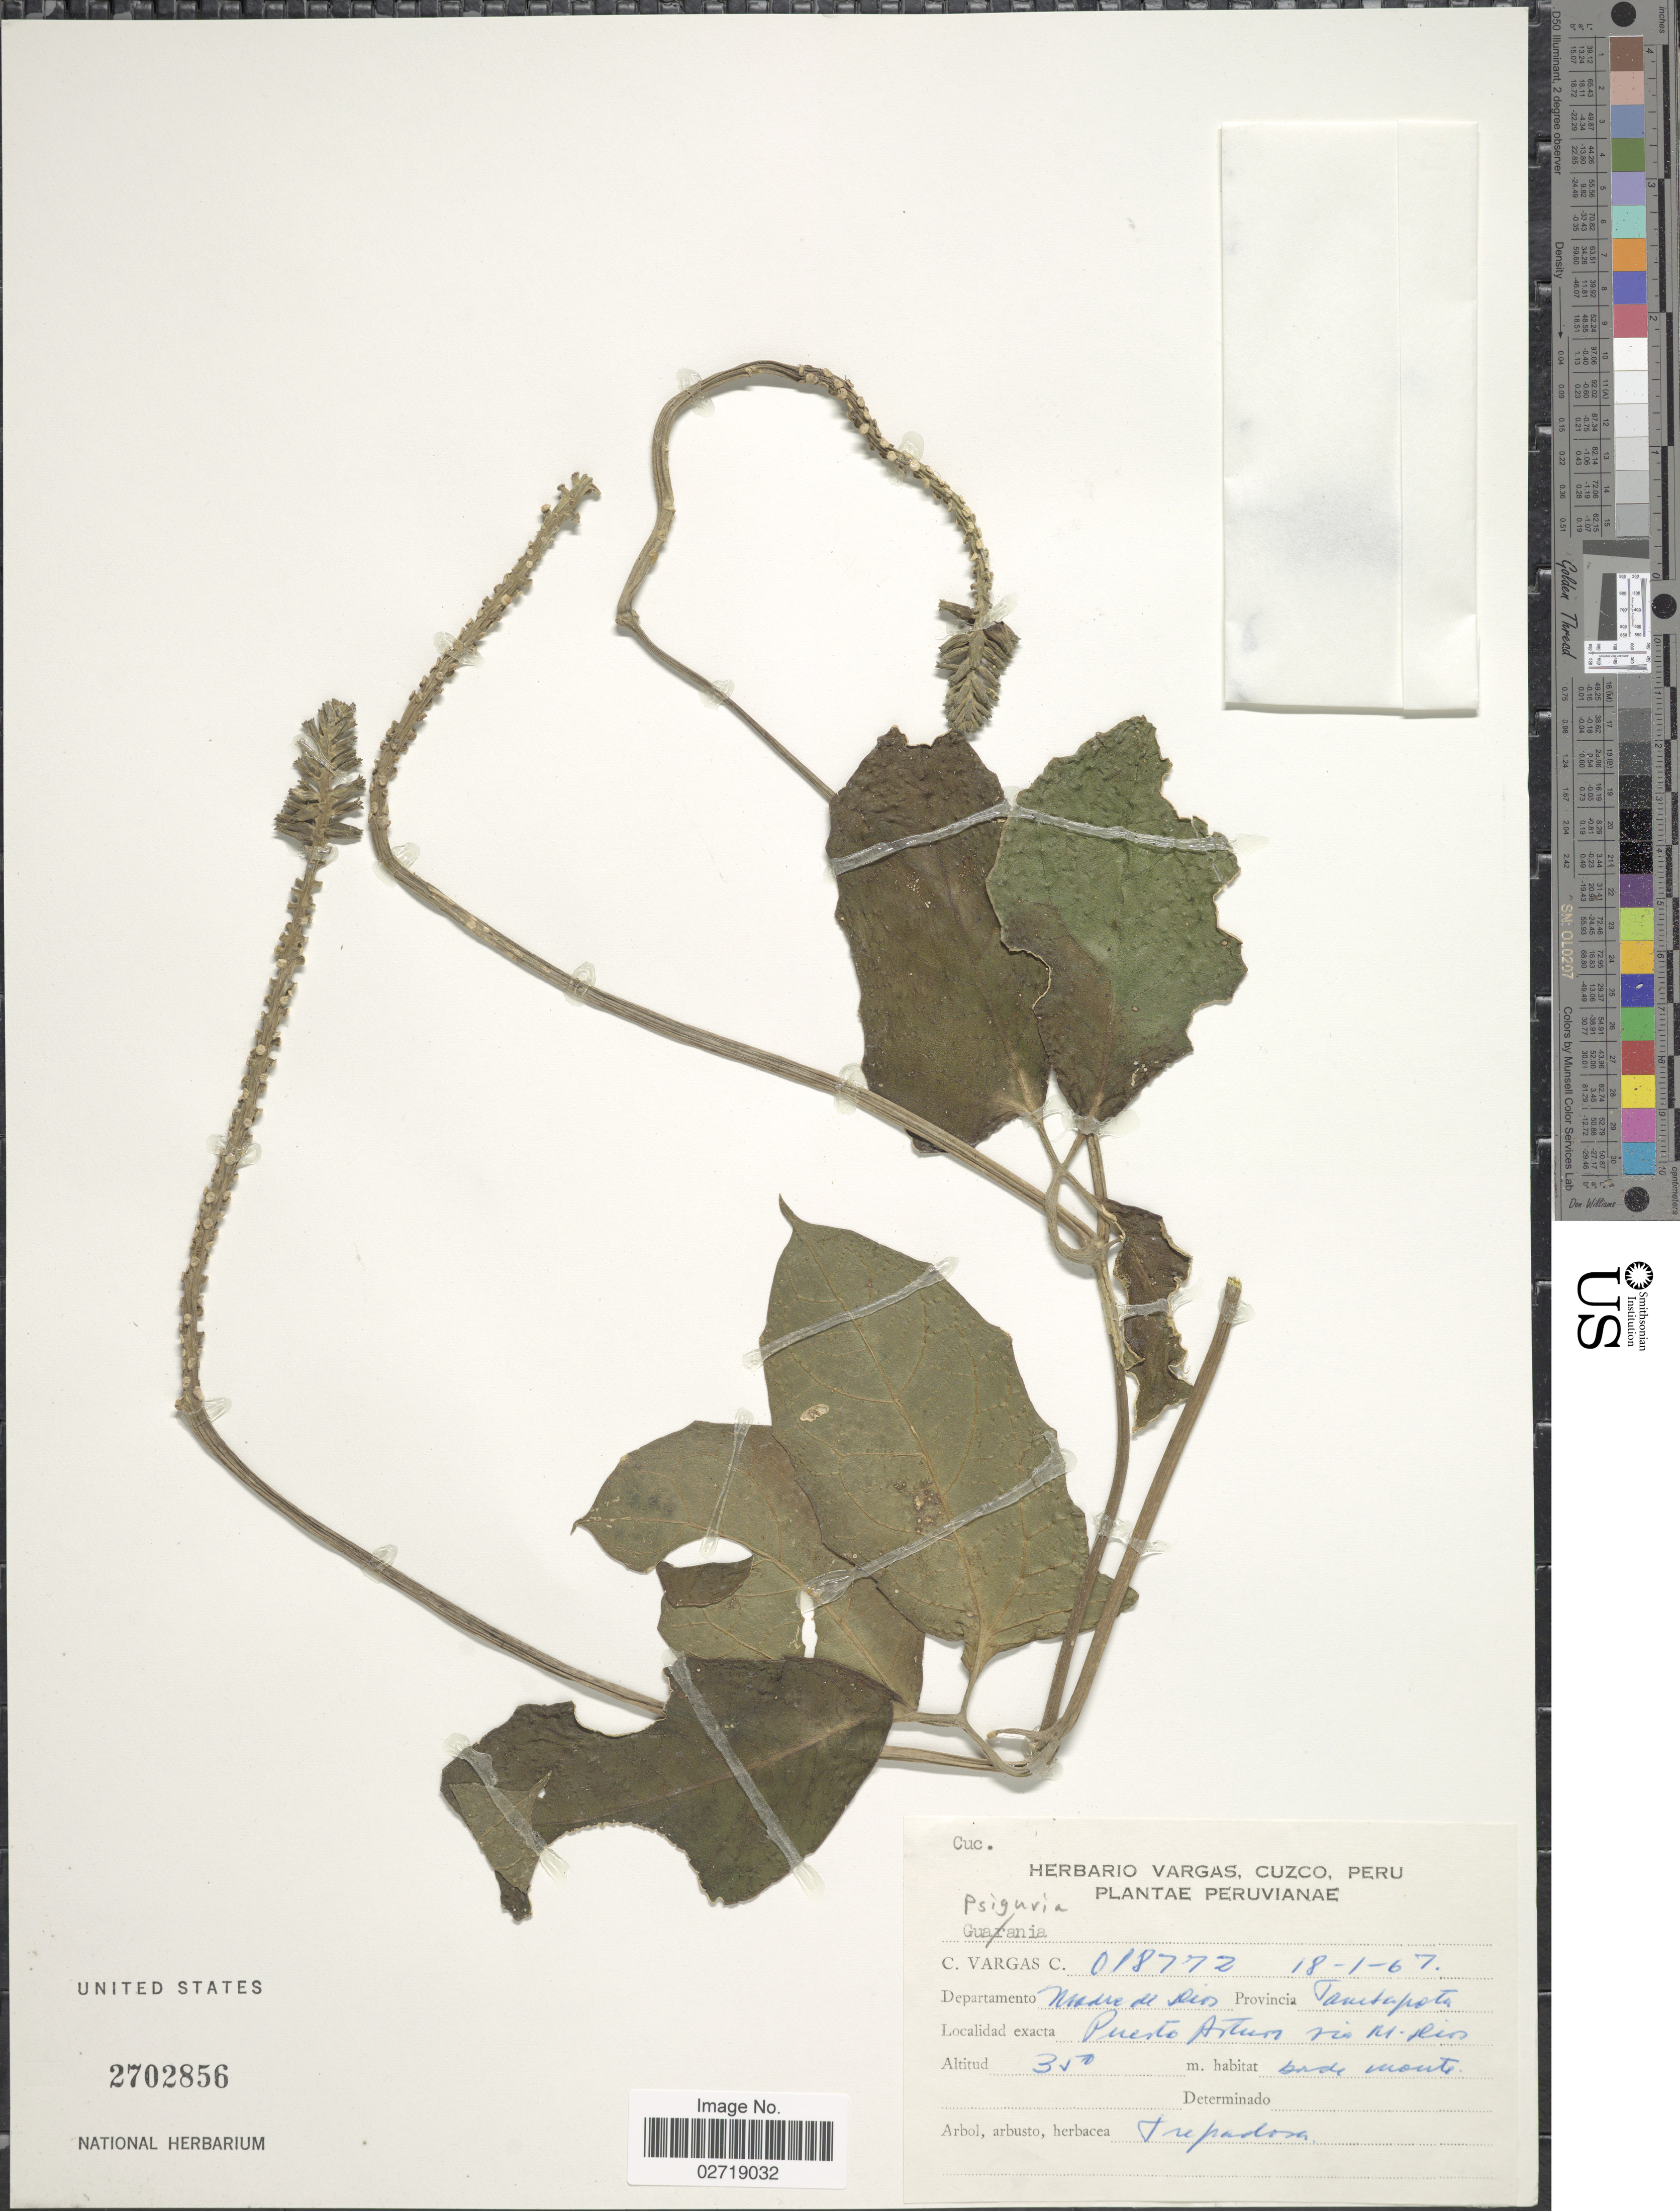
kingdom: Plantae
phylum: Tracheophyta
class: Magnoliopsida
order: Cucurbitales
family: Cucurbitaceae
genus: Psiguria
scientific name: Psiguria sp.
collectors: C. Vargas Calderón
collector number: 018772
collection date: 1967-01-18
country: Peru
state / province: Madre de Dios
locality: Provincia Tambopata. Puerto Arturo rio M. Dios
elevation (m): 350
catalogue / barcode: US 2702856